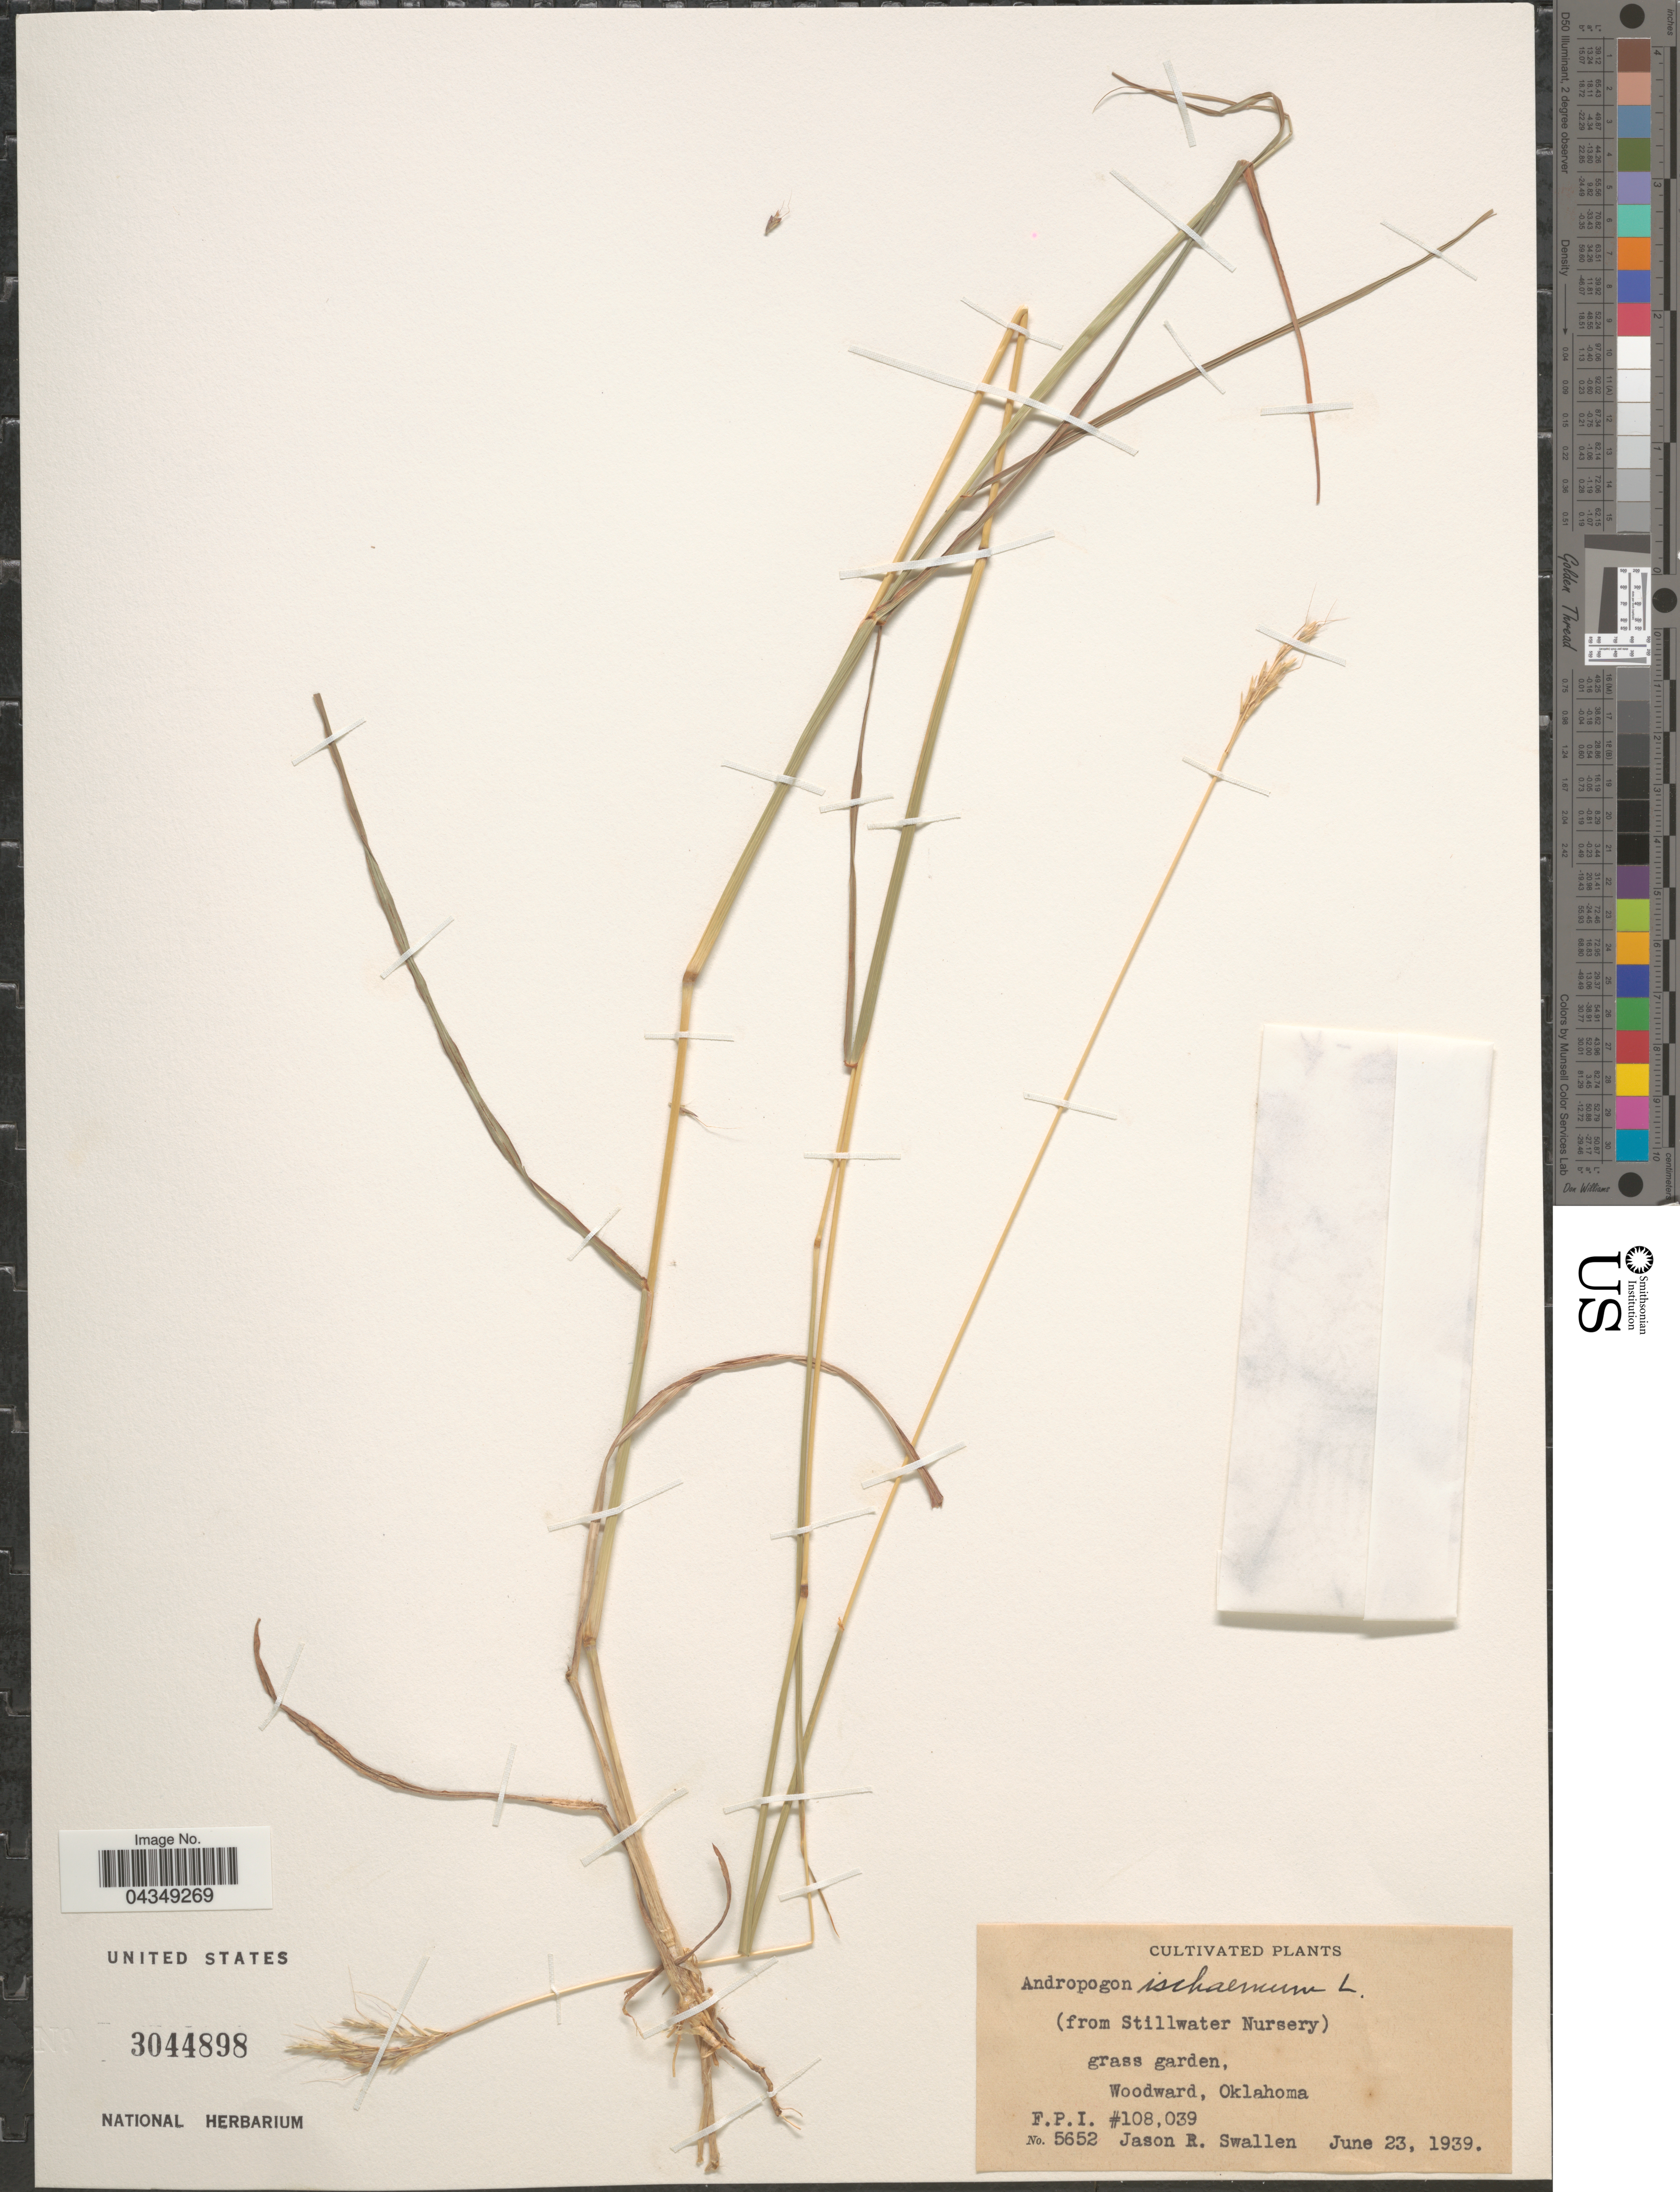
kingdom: Plantae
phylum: Tracheophyta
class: Liliopsida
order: Poales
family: Poaceae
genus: Bothriochloa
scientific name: Bothriochloa ischaemum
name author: (L.) Keng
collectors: J. R. Swallen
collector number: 5652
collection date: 1939-06-23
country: United States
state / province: Oklahoma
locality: Grass garden, Woodward.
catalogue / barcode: US 3044898